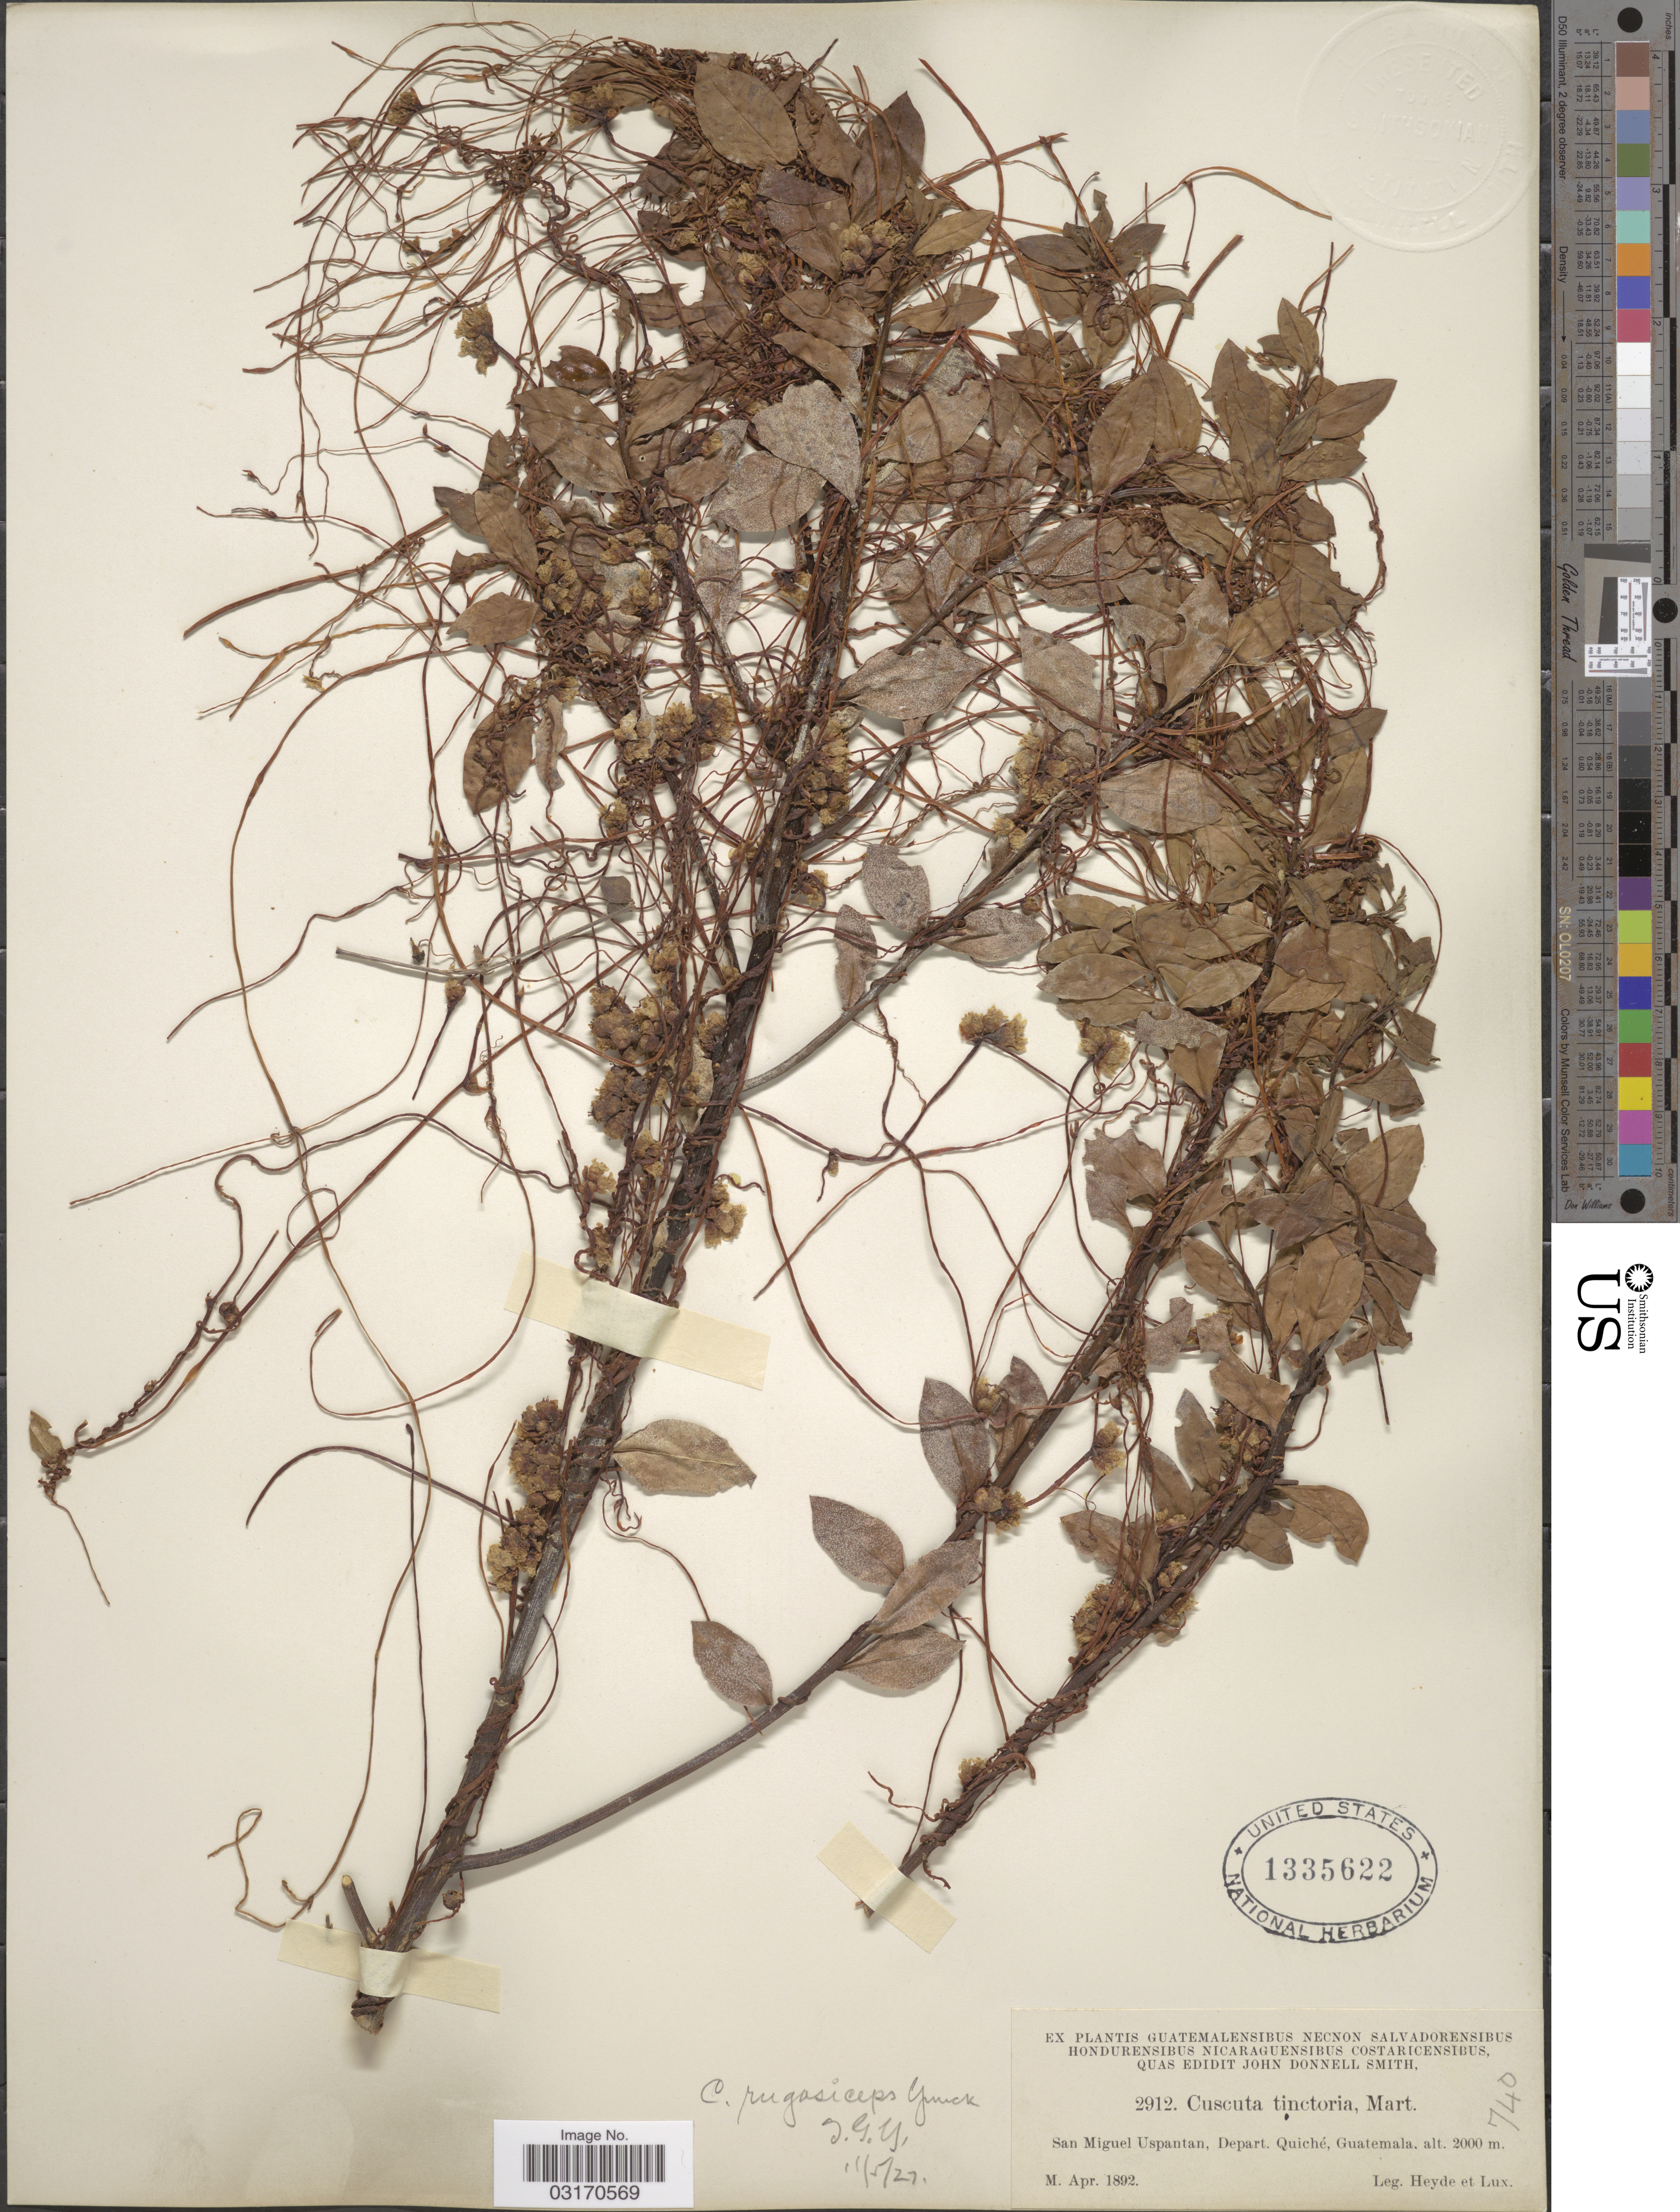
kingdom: Plantae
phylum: Tracheophyta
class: Magnoliopsida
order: Solanales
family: Convolvulaceae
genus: Cuscuta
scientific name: Cuscuta rugosiceps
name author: Yunck.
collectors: Heyde & Lux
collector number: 2912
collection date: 1892-04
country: Guatemala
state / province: El Quiché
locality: San Miguel Uspantan, Depart. Quiché.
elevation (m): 2000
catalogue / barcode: US 1335622